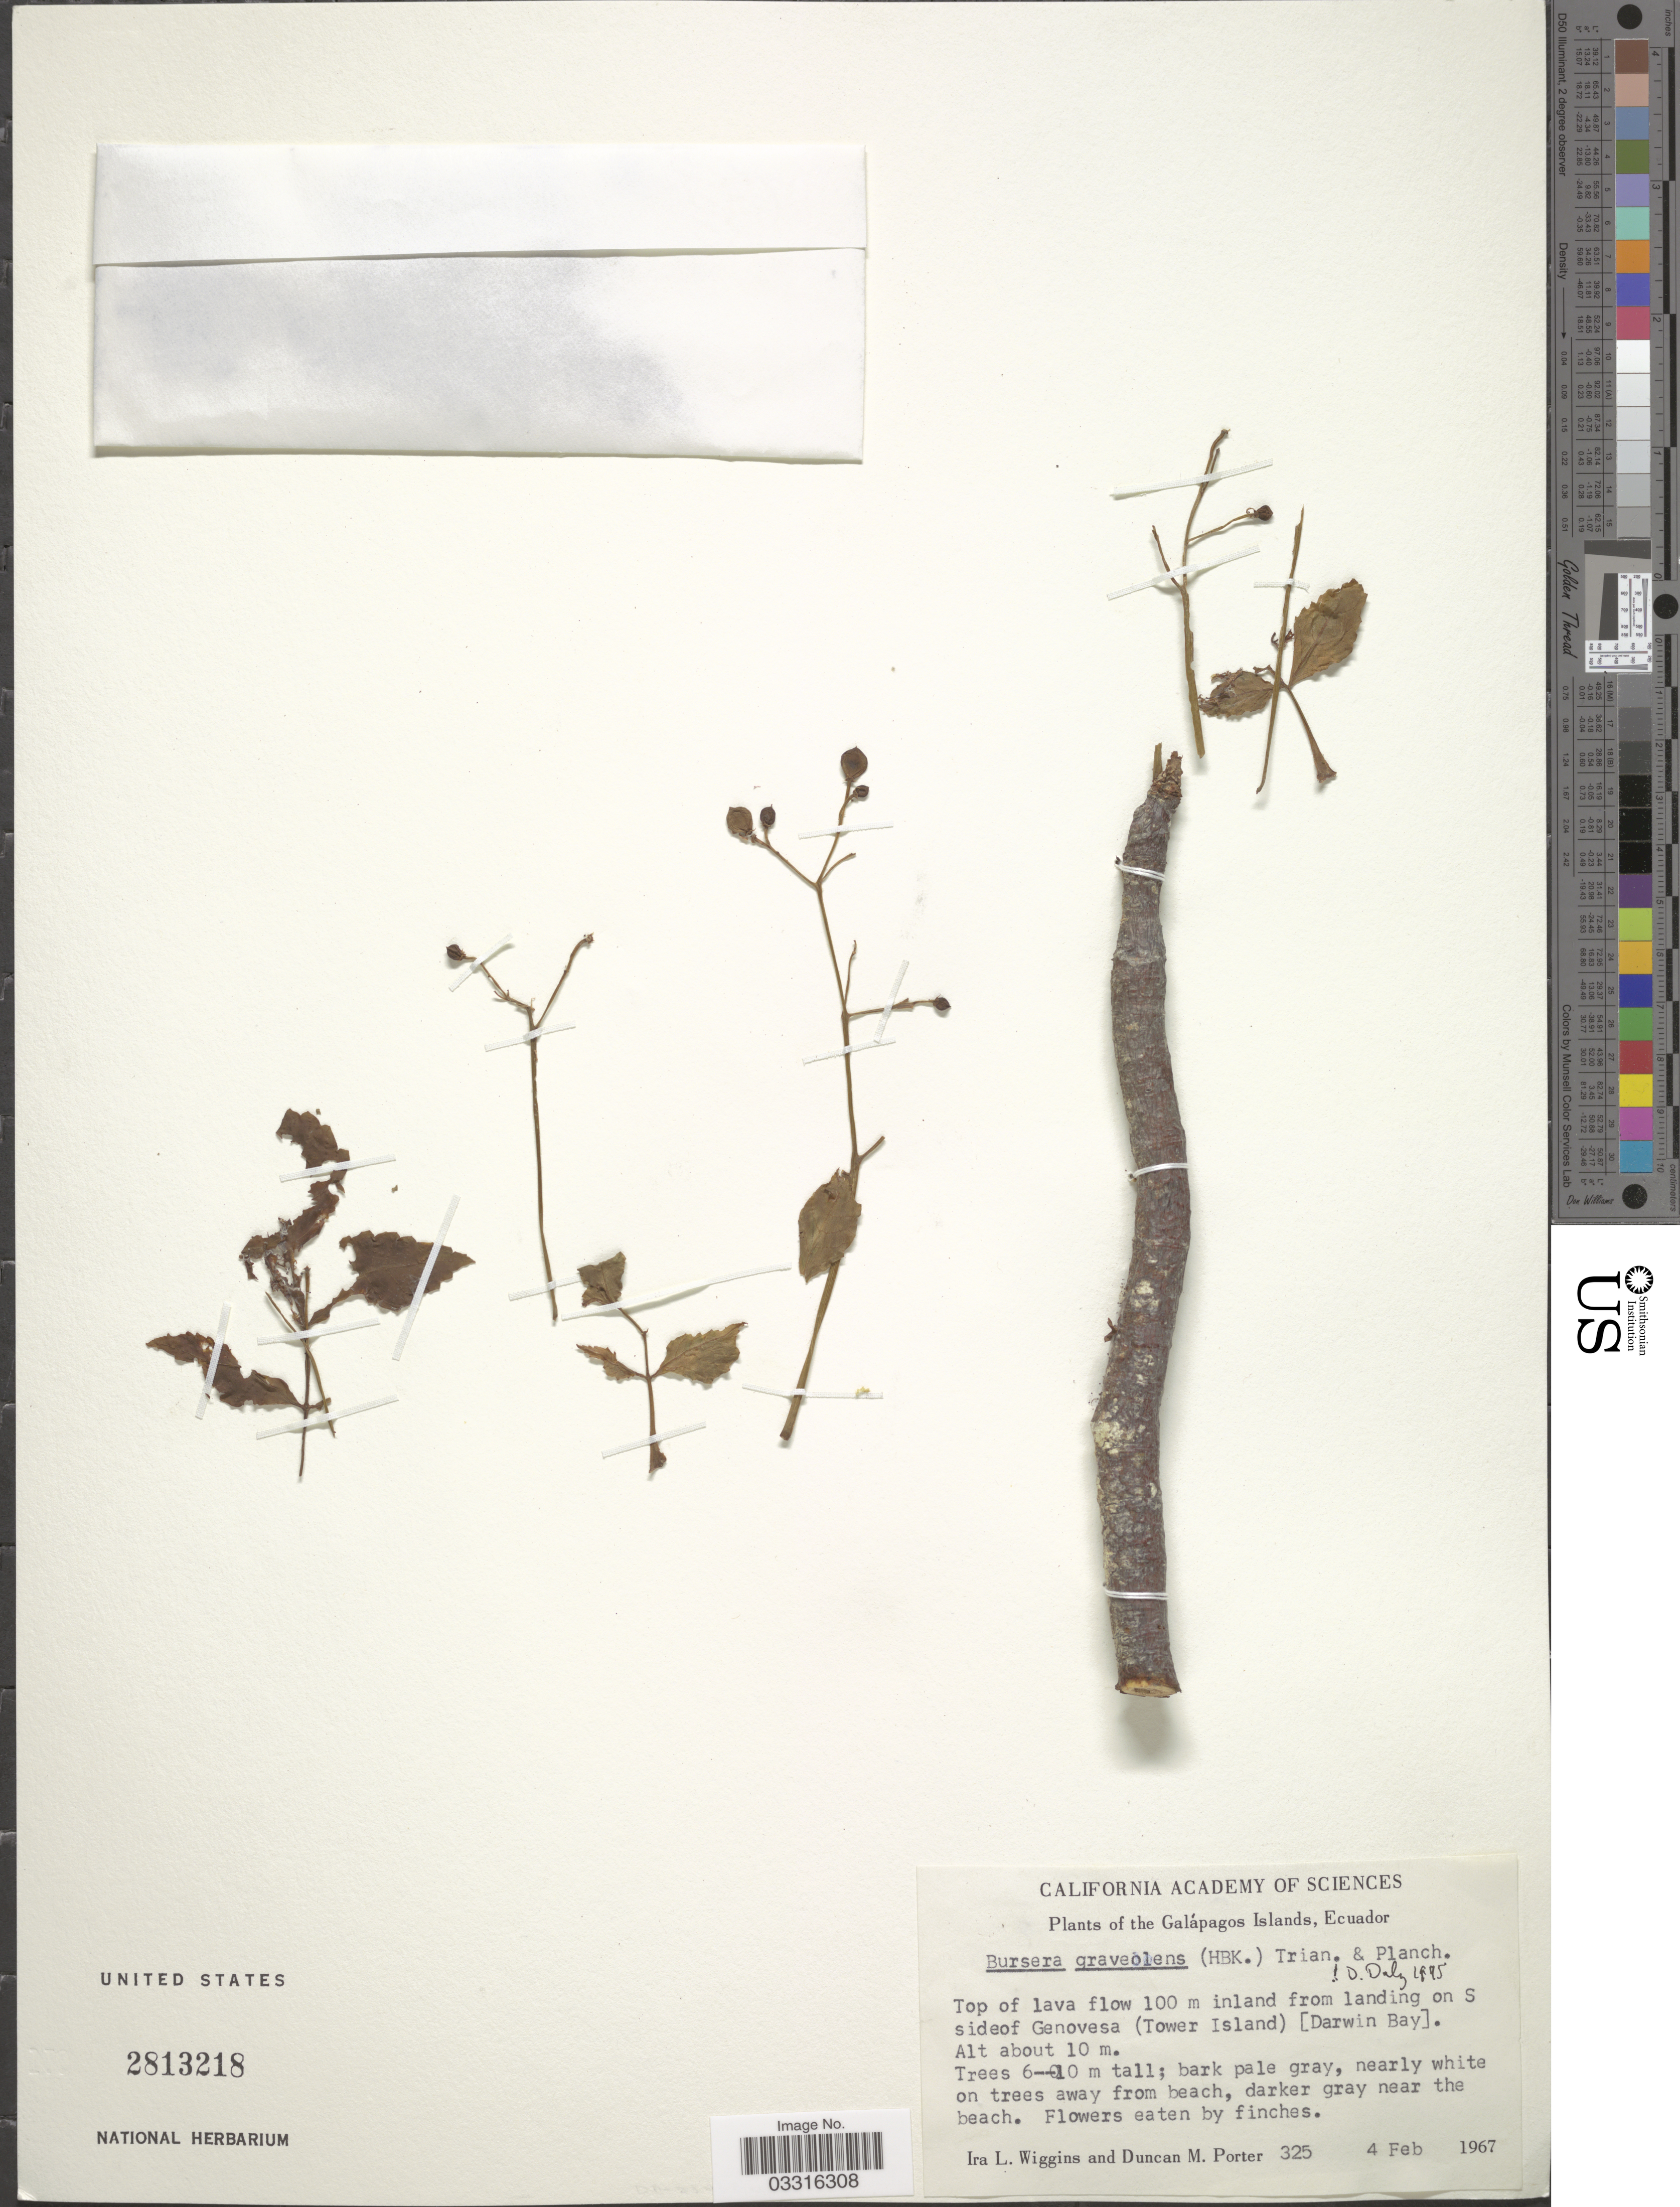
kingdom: Plantae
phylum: Tracheophyta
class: Magnoliopsida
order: Sapindales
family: Burseraceae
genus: Bursera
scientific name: Bursera graveolens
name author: (Kunth) Triana & Planch.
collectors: I. L. Wiggins & D. M. Porter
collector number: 325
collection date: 1967-02-04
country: Ecuador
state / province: Colón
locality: Galápagos Islands, Top of lava flow 100 m inland from landing on S side of Genovesa (Tower Island) [Darwin Bay].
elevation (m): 10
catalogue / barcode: US 2813218